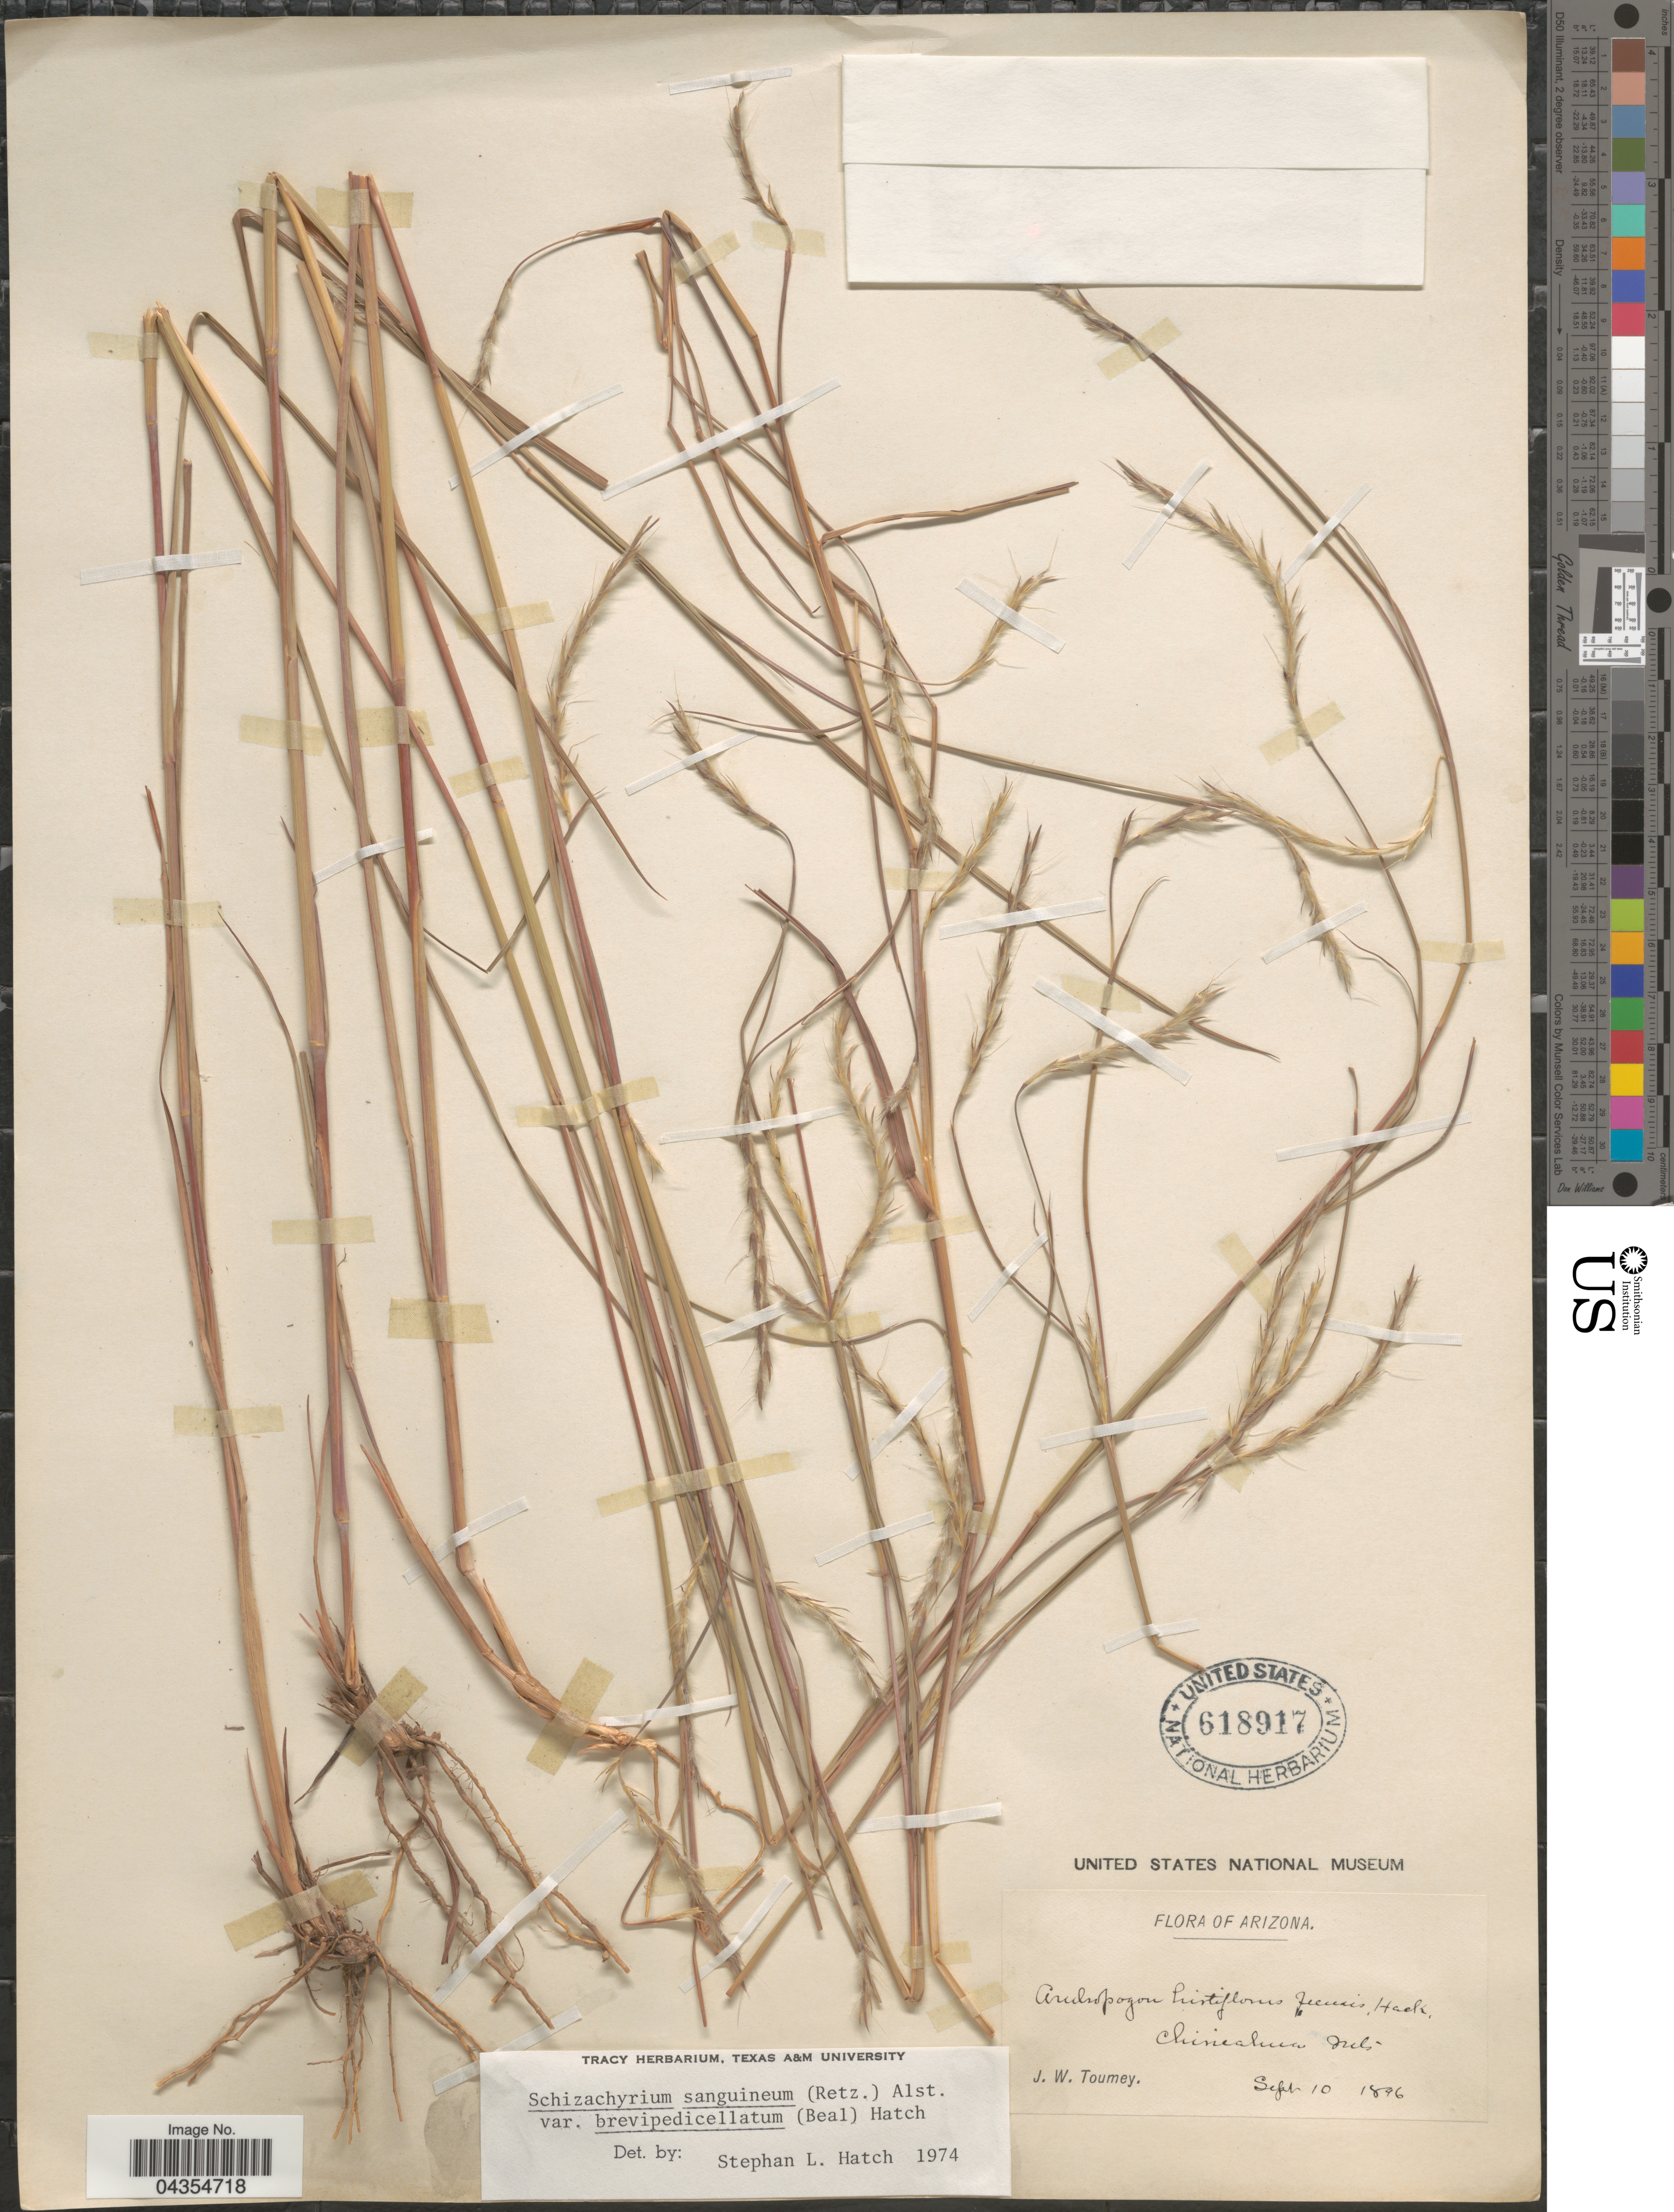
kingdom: Plantae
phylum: Tracheophyta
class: Liliopsida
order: Poales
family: Poaceae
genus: Schizachyrium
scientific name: Schizachyrium sanguineum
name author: (Retz.) Alston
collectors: J. W. Toumey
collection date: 1896-09-10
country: United States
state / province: Arizona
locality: Chiricahua Mts.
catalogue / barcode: US 618917